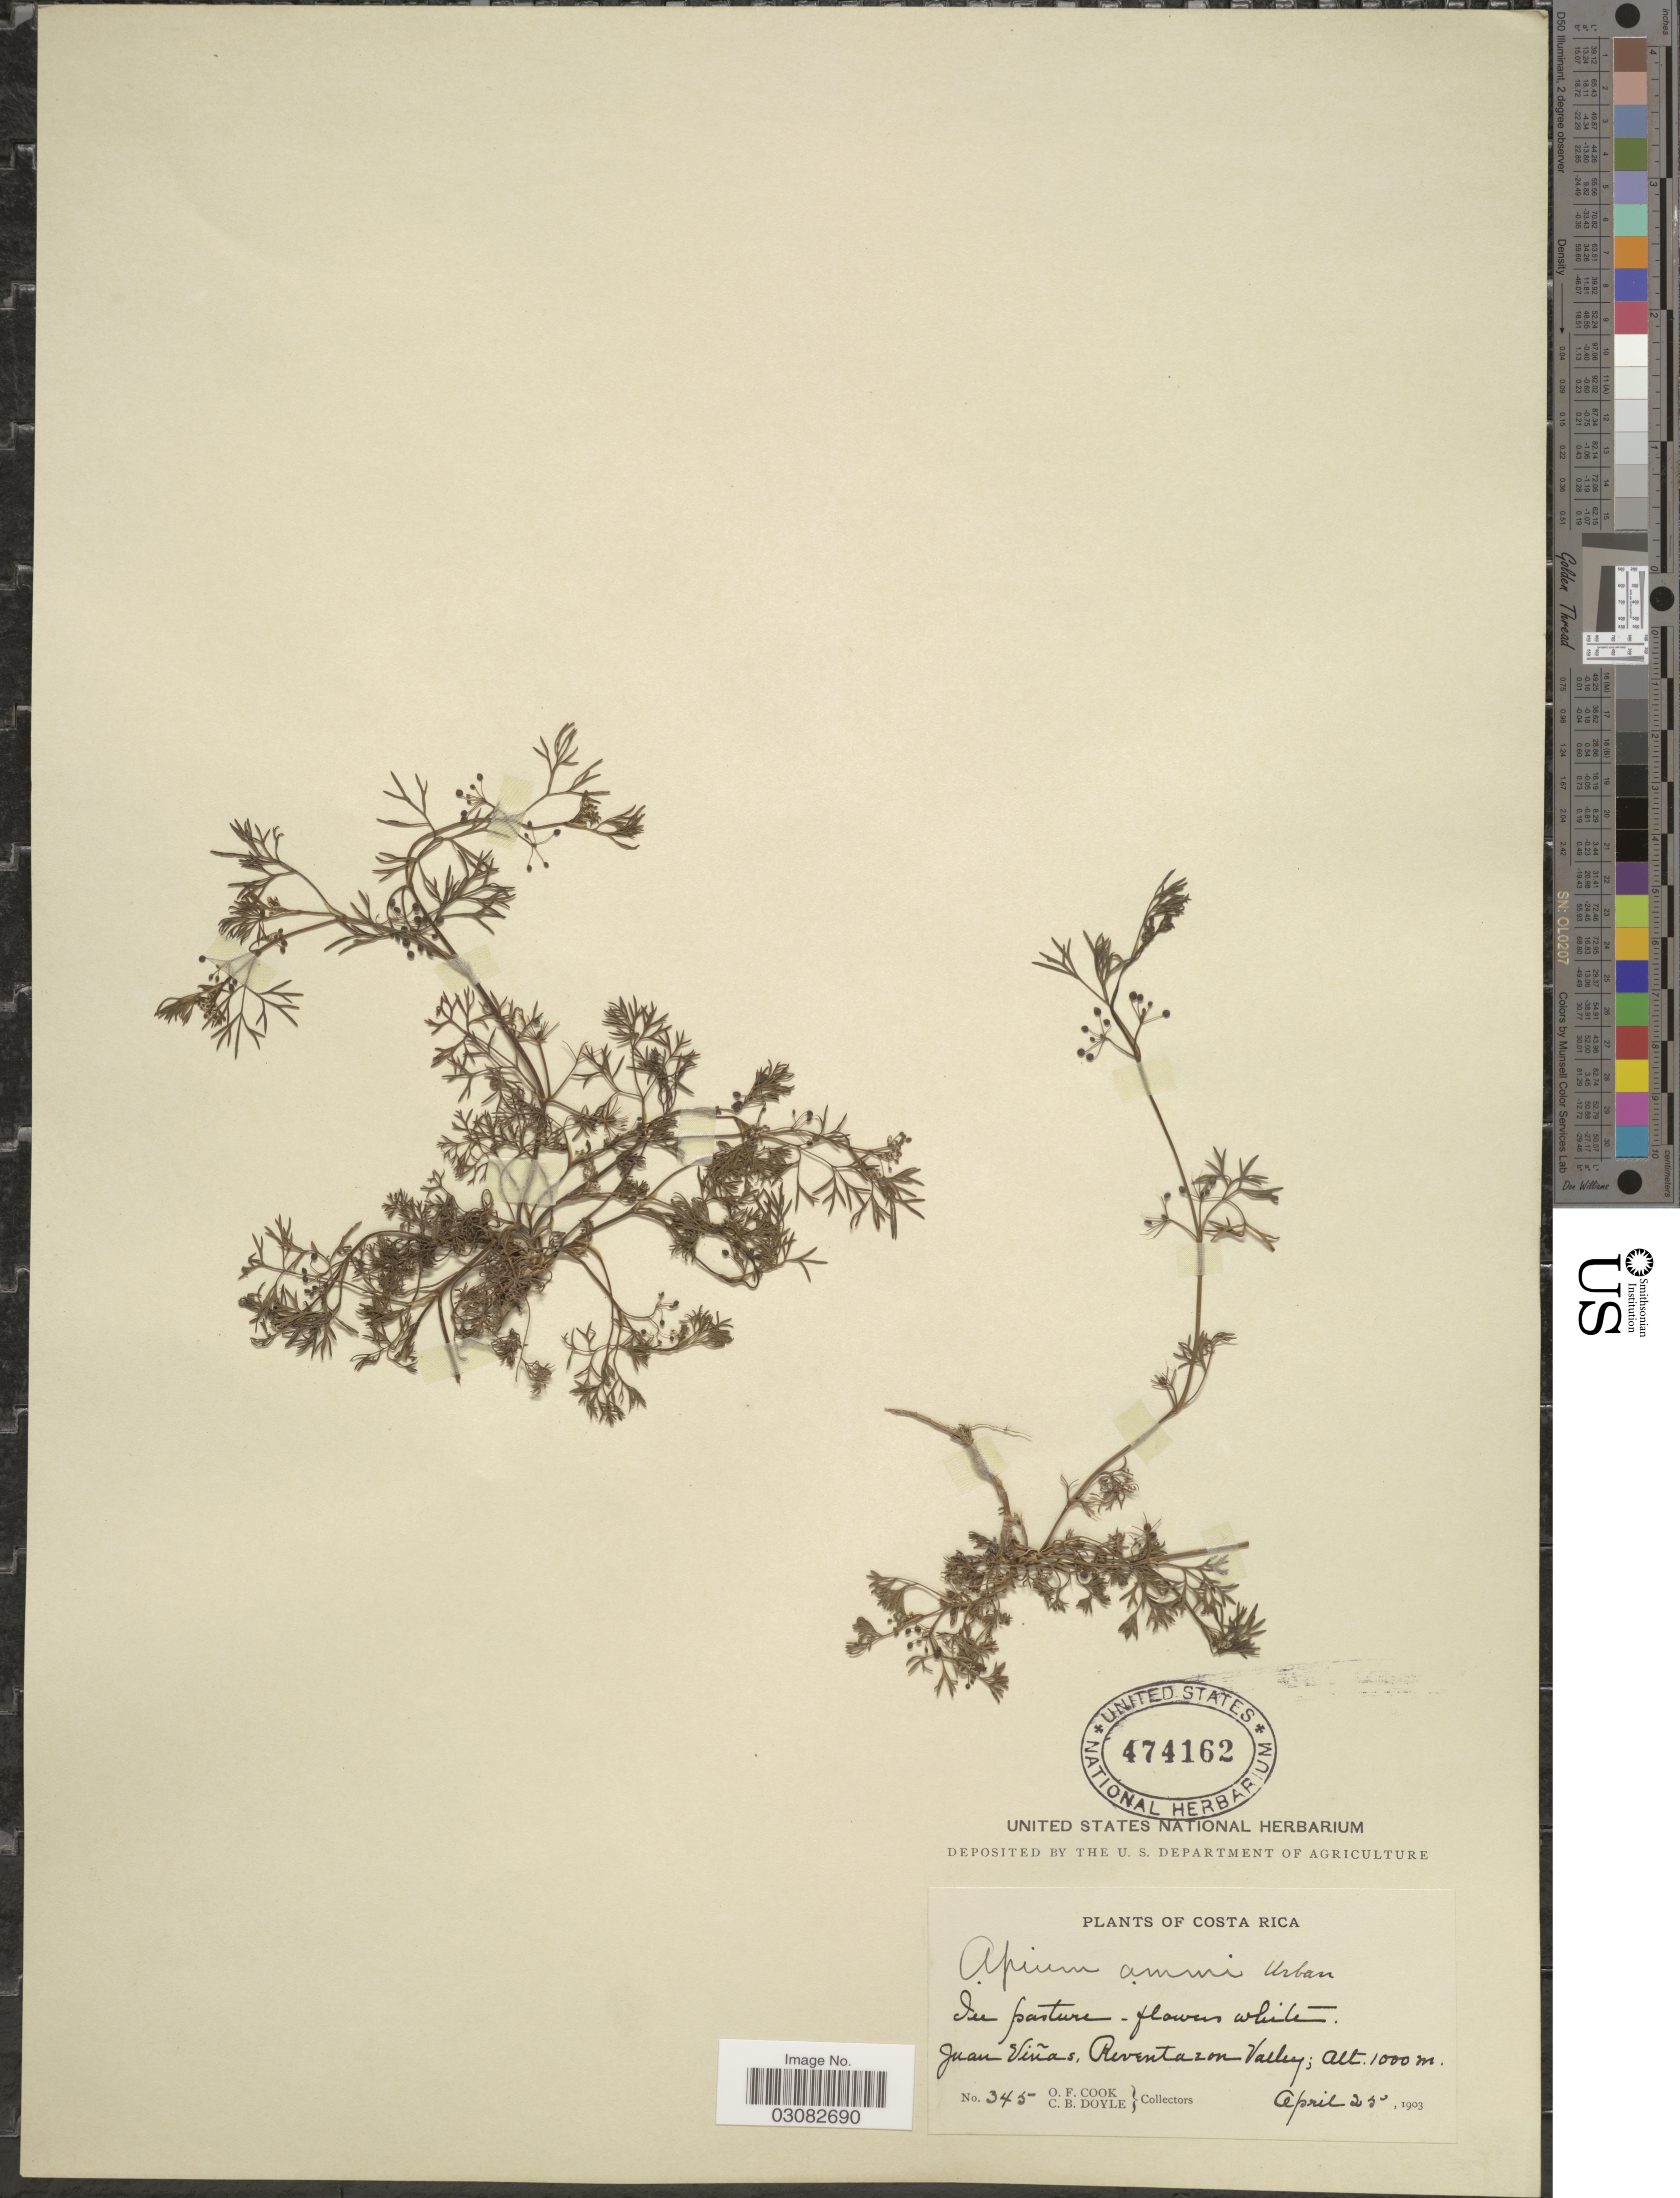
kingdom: Plantae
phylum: Tracheophyta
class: Magnoliopsida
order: Apiales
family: Apiaceae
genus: Apium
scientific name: Apium ammi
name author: (Jacq.) Urb.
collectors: O. F. Cook & C. Doyle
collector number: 345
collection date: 1903-04-25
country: Costa Rica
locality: Juan Viñas, Reventazon Valley.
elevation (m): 1000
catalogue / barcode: US 474162